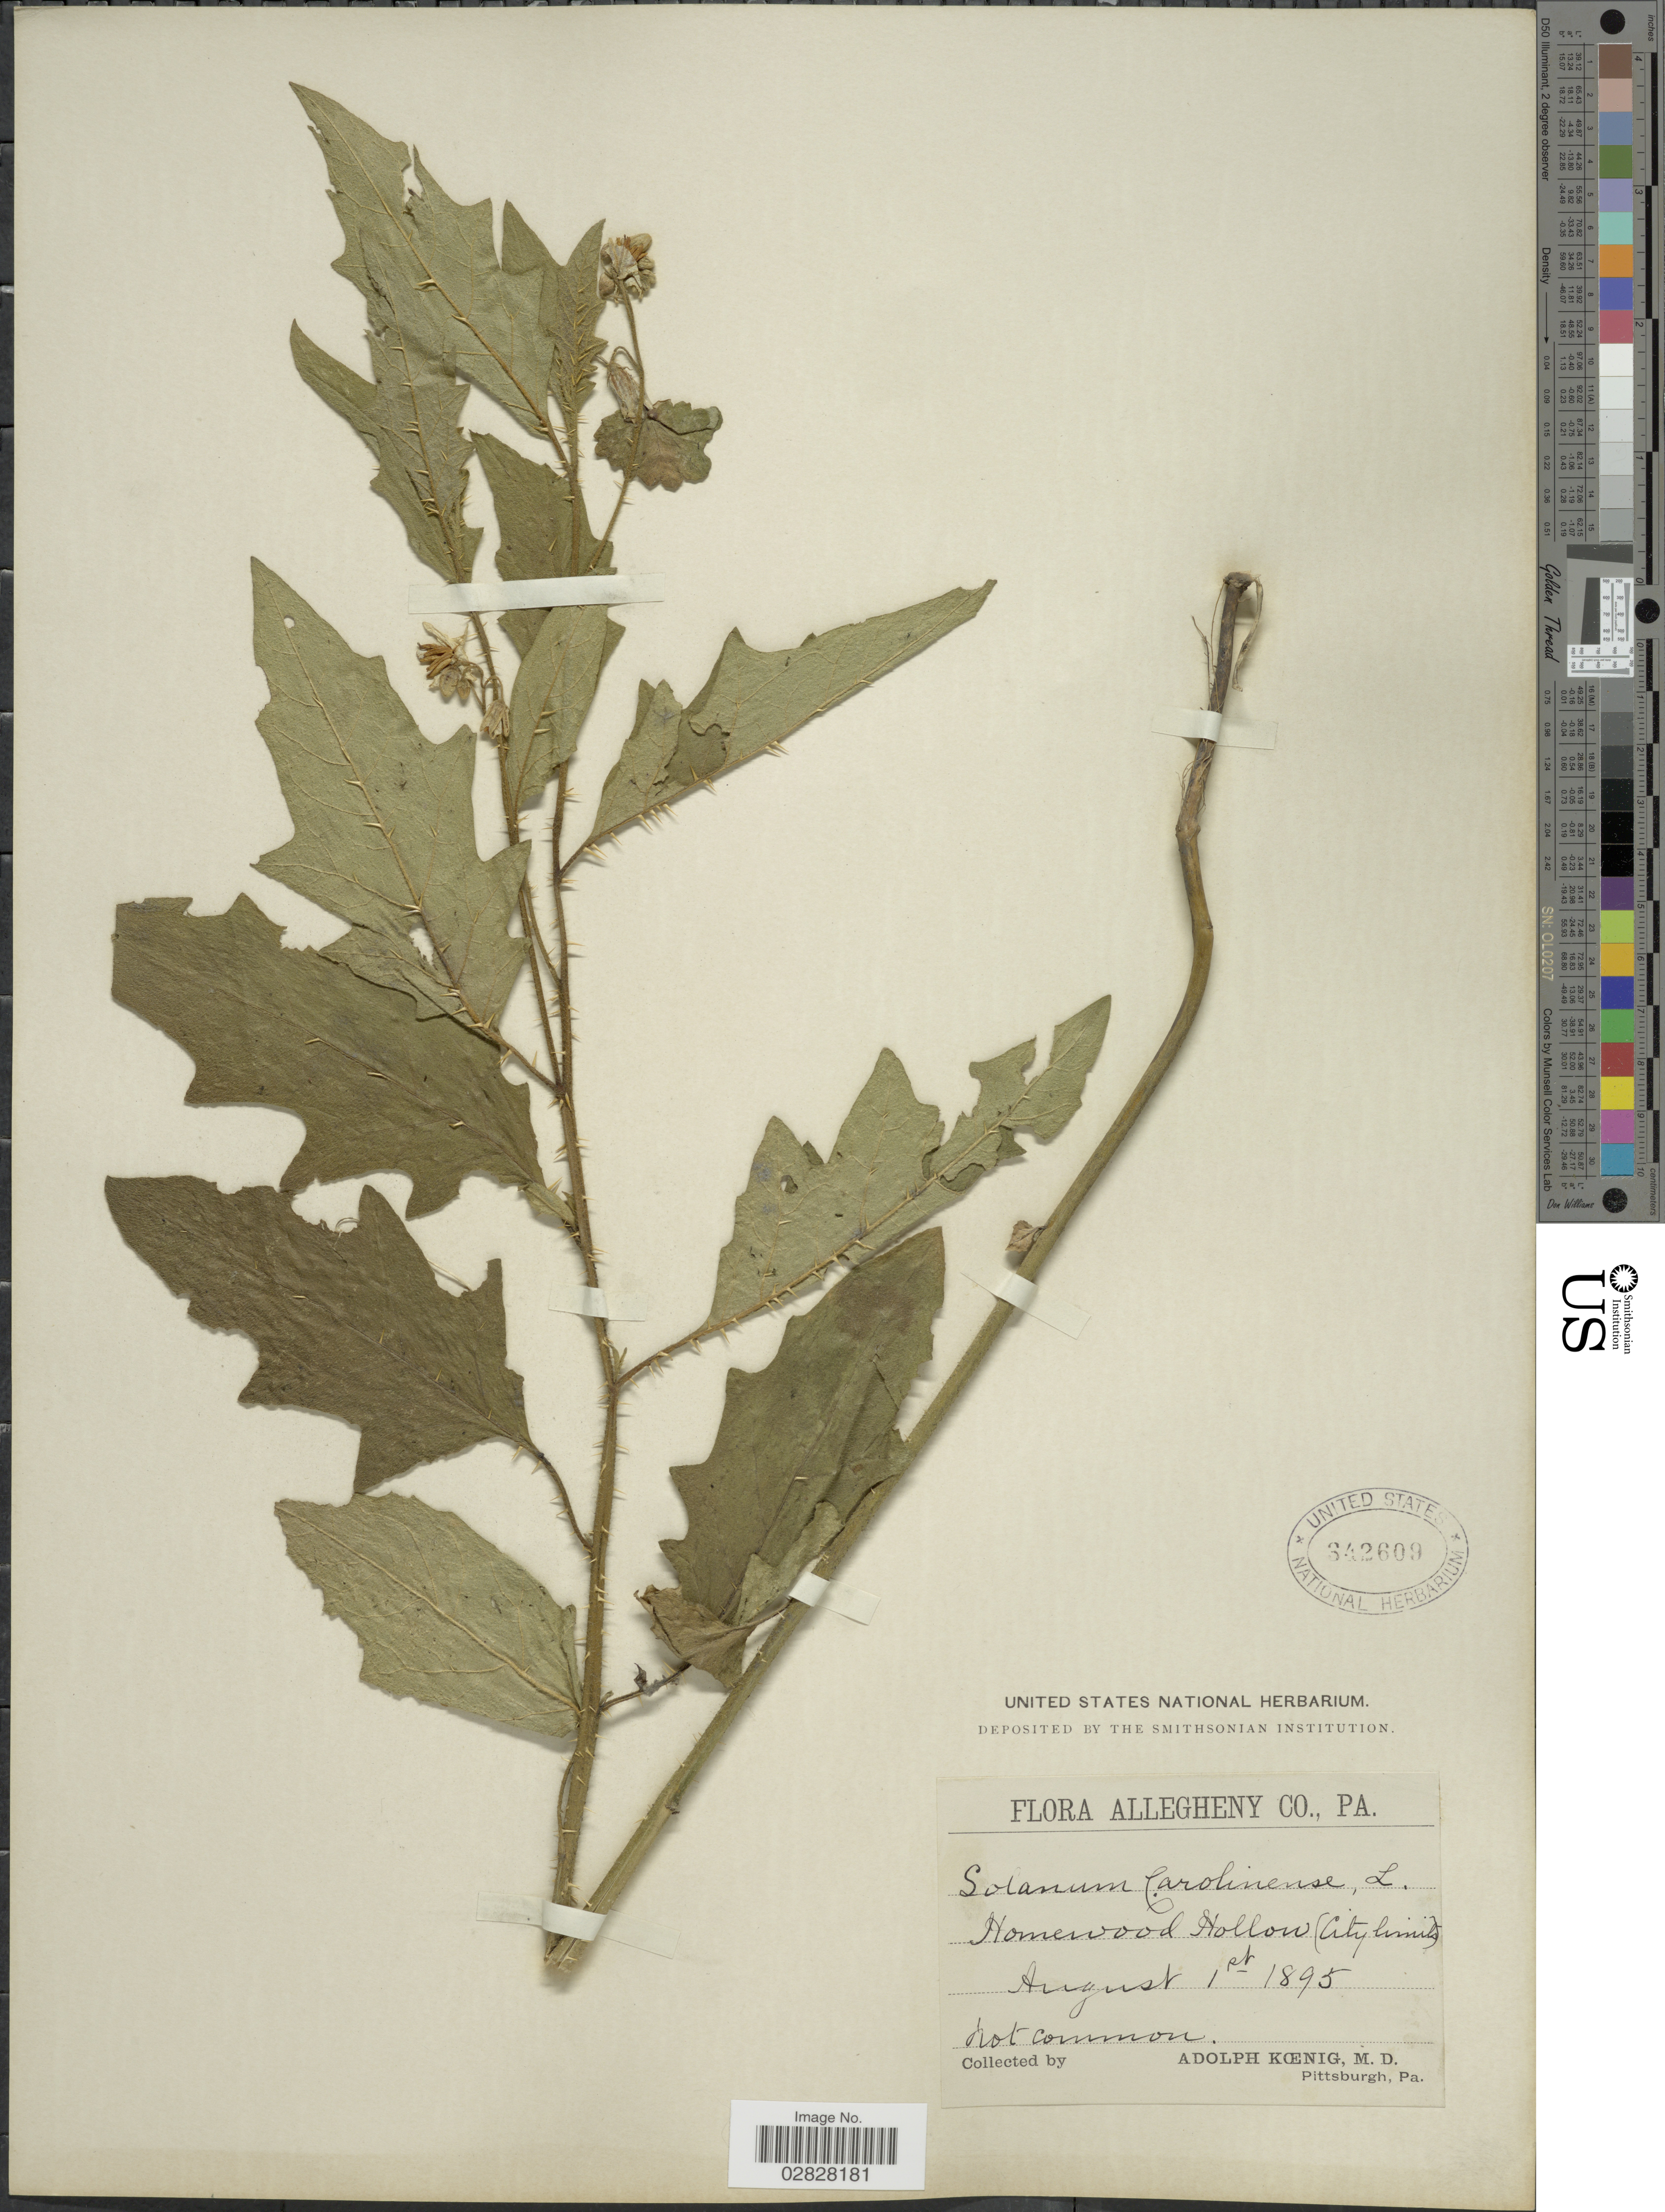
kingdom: Plantae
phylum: Tracheophyta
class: Magnoliopsida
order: Solanales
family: Solanaceae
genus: Solanum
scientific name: Solanum carolinense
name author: L.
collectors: A. Koenig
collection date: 1895-08-01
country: United States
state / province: Pennsylvania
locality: Allegheny Co. Homewood Holow (City limits).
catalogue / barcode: US 342609